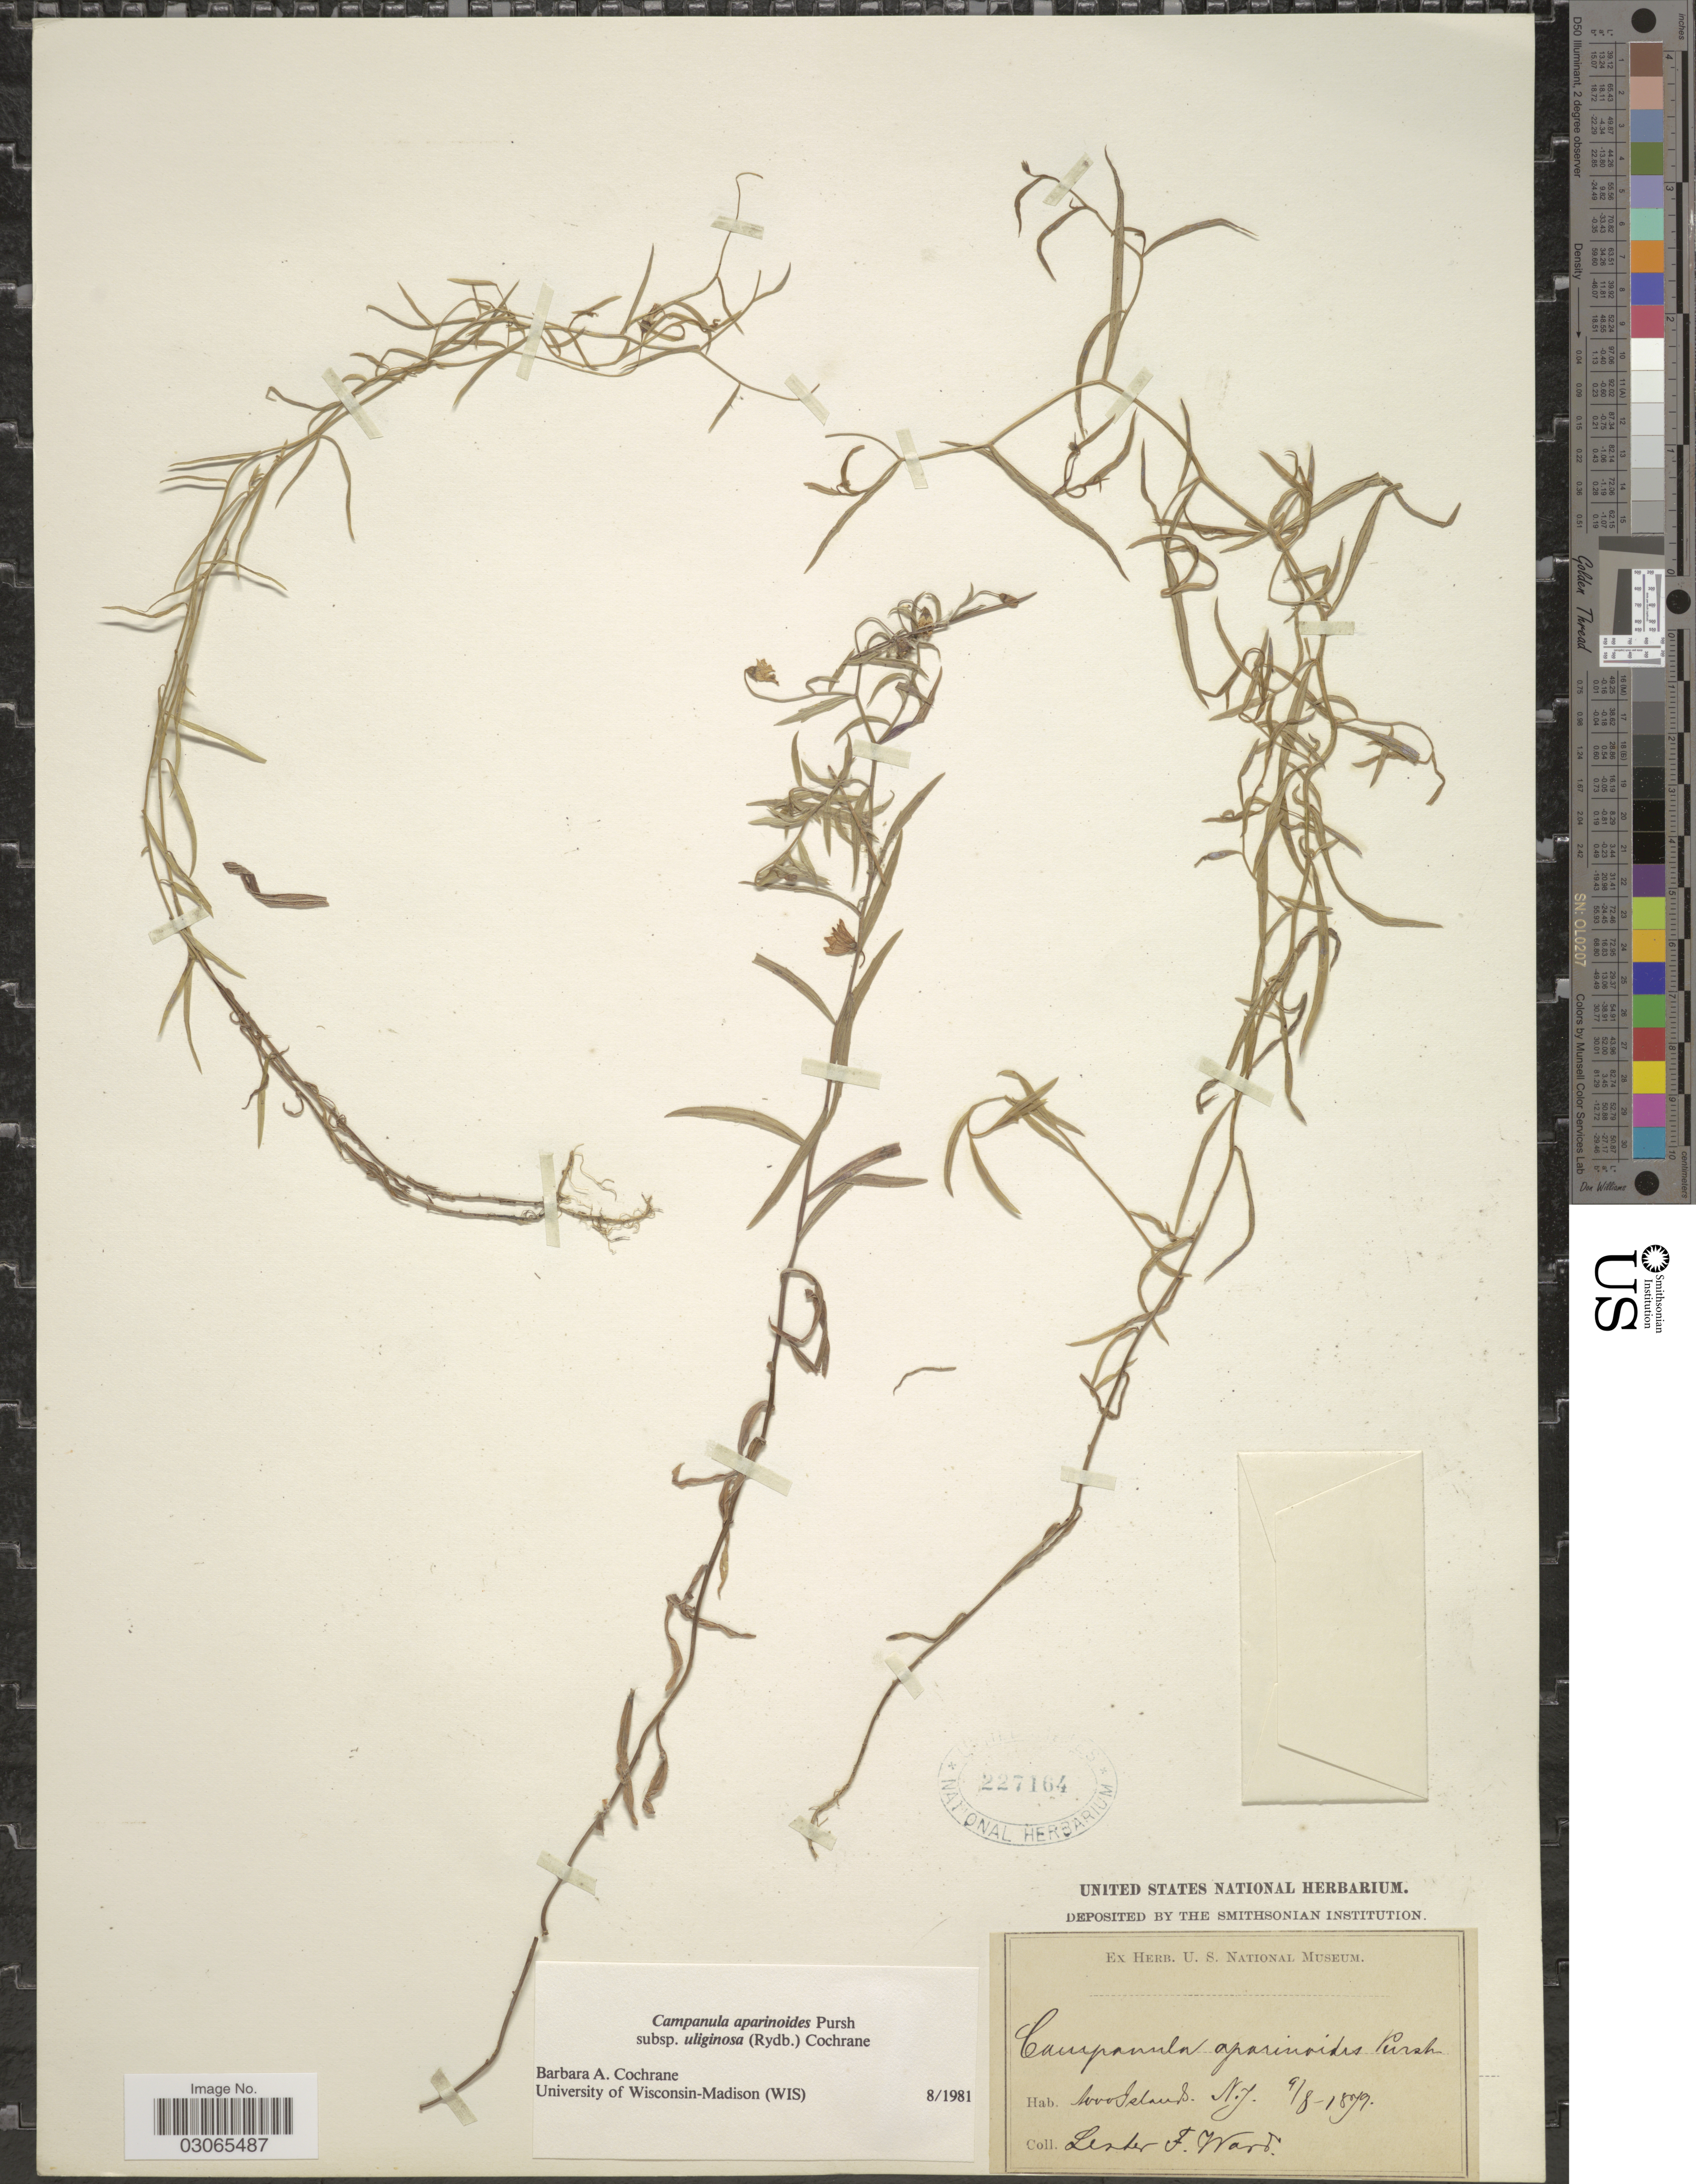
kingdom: Plantae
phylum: Tracheophyta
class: Magnoliopsida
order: Asterales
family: Campanulaceae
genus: Campanula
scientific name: Campanula aparinoides var. uliginosa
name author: (Rydb.) Gleason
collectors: L. F. Ward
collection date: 1879-09-08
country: United States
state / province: New Jersey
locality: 1000 Islands.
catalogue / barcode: US 224164